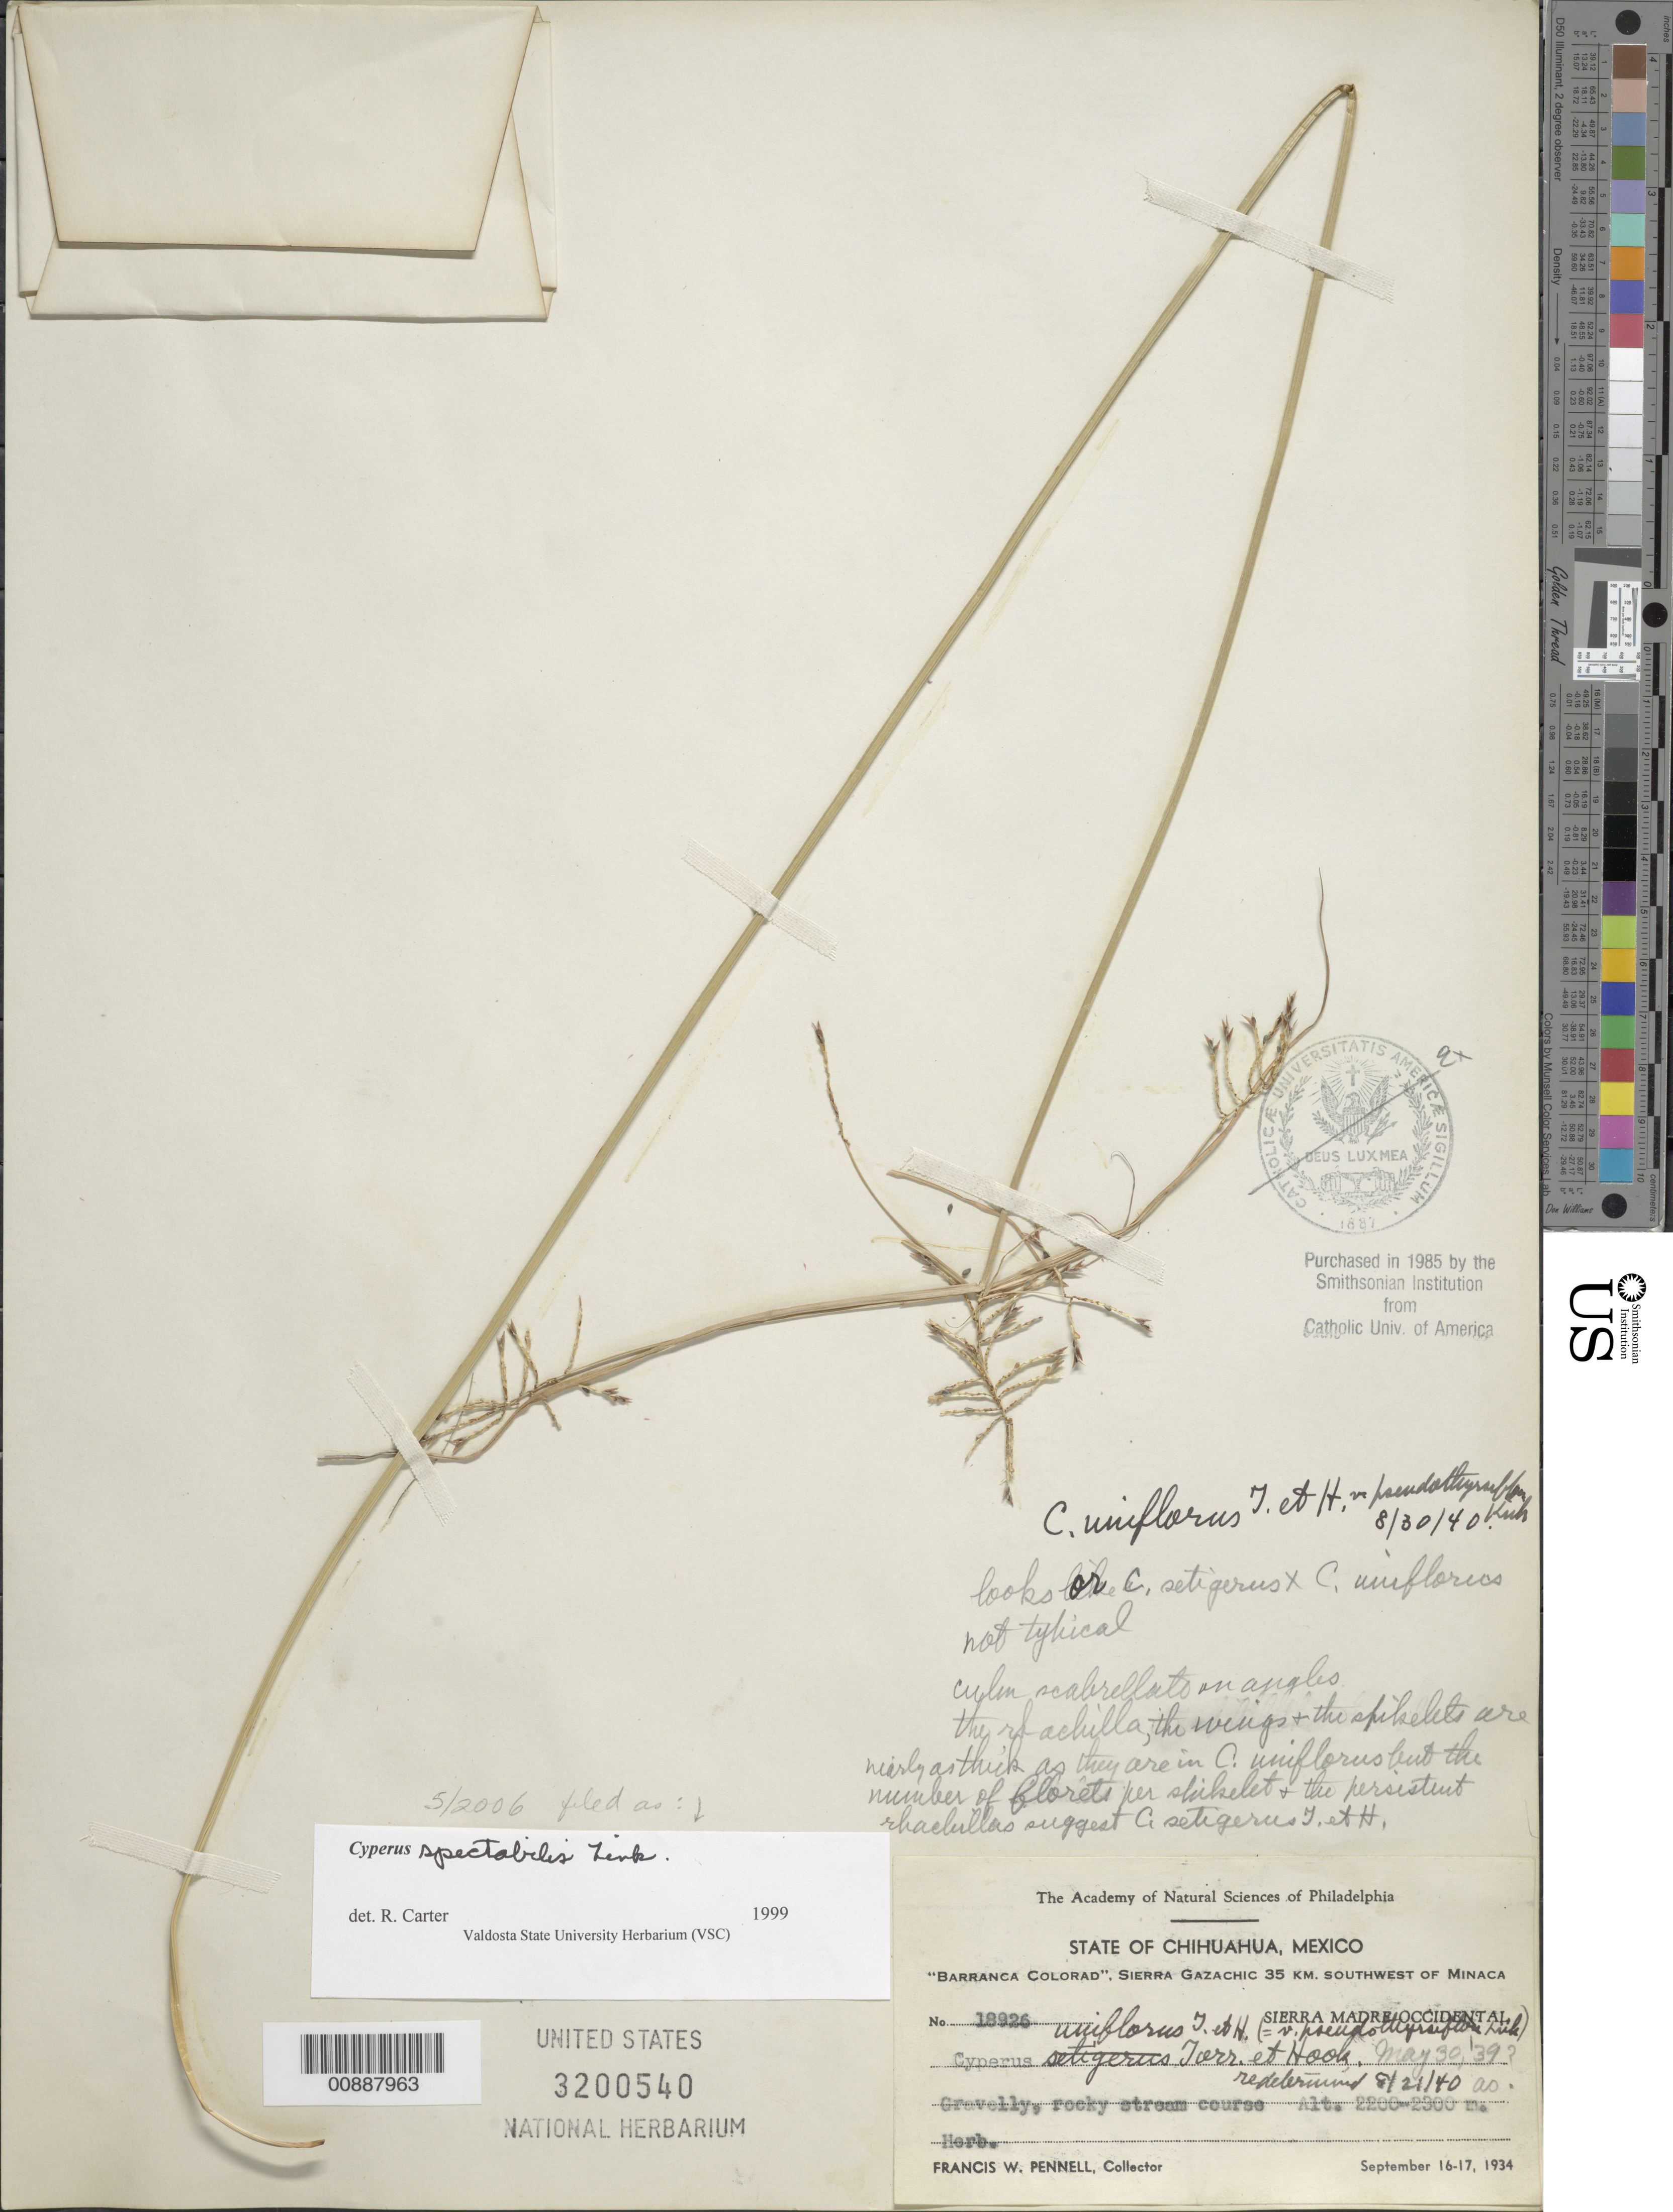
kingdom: Plantae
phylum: Tracheophyta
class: Liliopsida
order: Poales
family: Cyperaceae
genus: Cyperus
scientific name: Cyperus spectabilis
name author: Link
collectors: F. W. Pennell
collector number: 18926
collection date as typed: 16 Sep 1934 to 17 Sep 1934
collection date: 1934-09-16/1934-09-17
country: Mexico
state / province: Chihuahua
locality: Barranca Colorad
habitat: Gravelly, rocky stream course.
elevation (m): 2300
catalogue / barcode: US 3200540